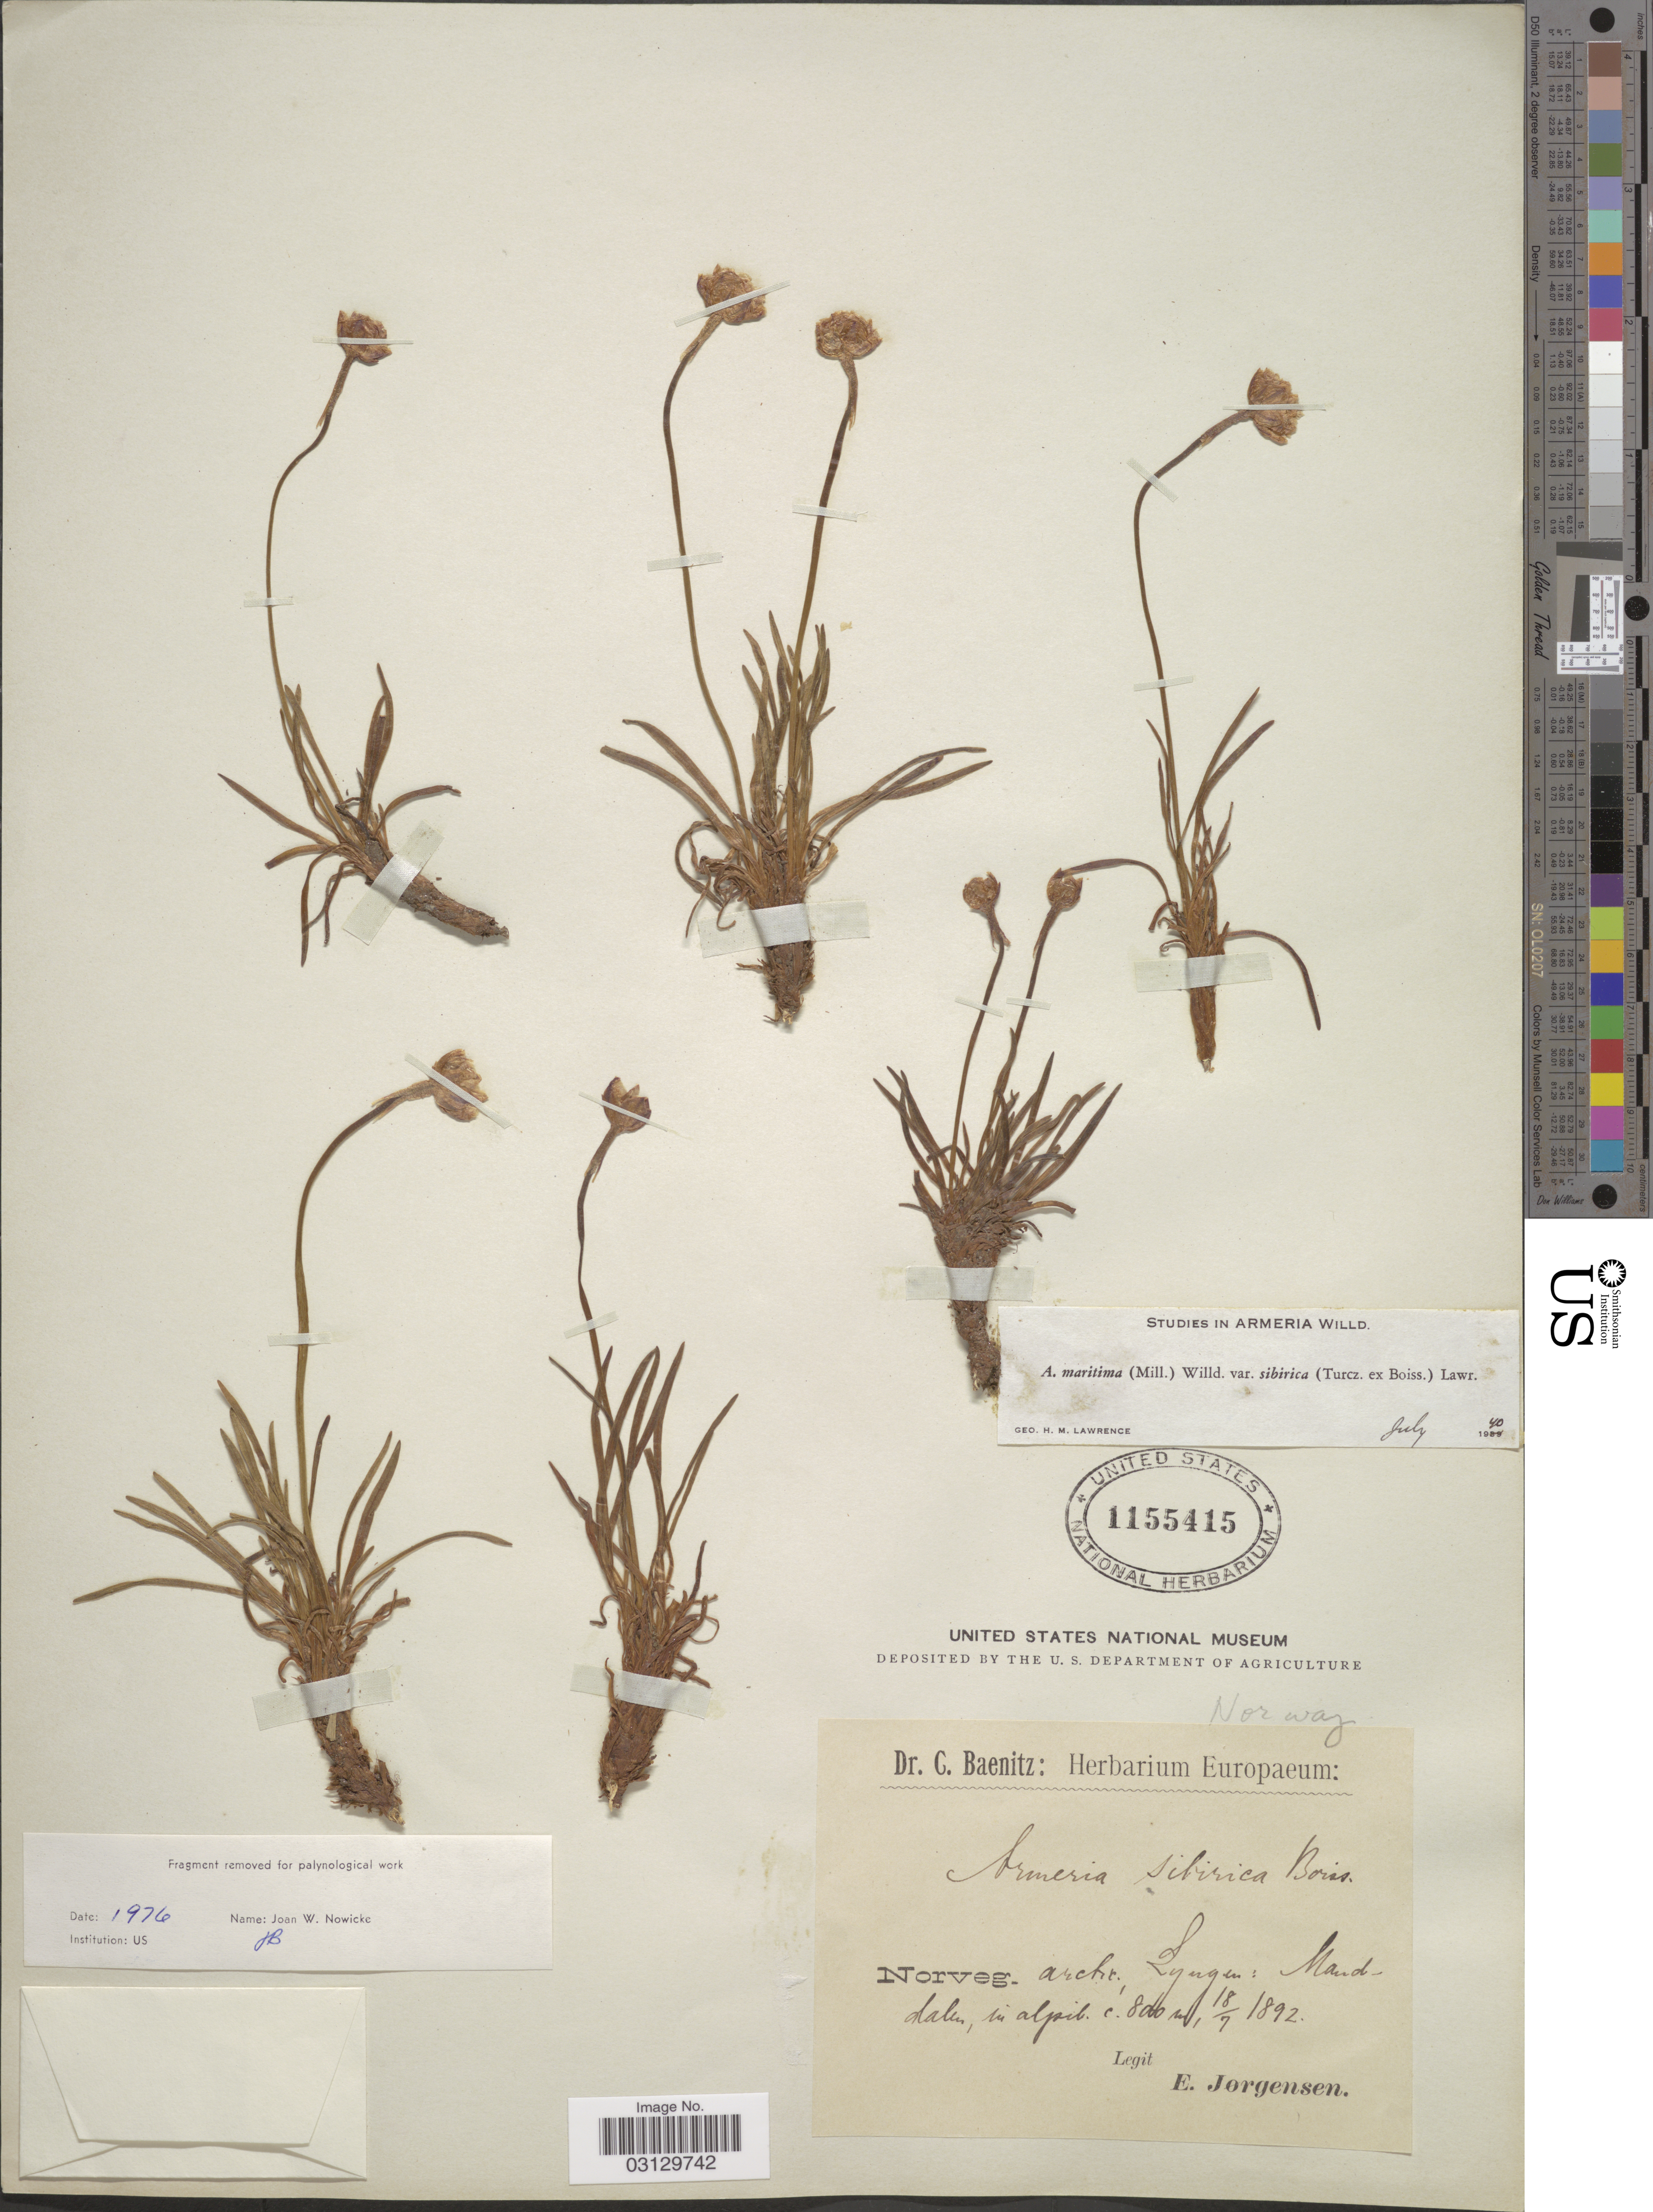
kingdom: Plantae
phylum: Tracheophyta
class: Magnoliopsida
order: Caryophyllales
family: Plumbaginaceae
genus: Armeria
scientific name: Armeria maritima subsp. sibirica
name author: (Turcz. ex Boiss.) Nyman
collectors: E. H. Jørgensen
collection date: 1892-07-18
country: Norway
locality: Norveg. arctic., Lyngen: Manddalen.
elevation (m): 800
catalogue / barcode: US 1155415